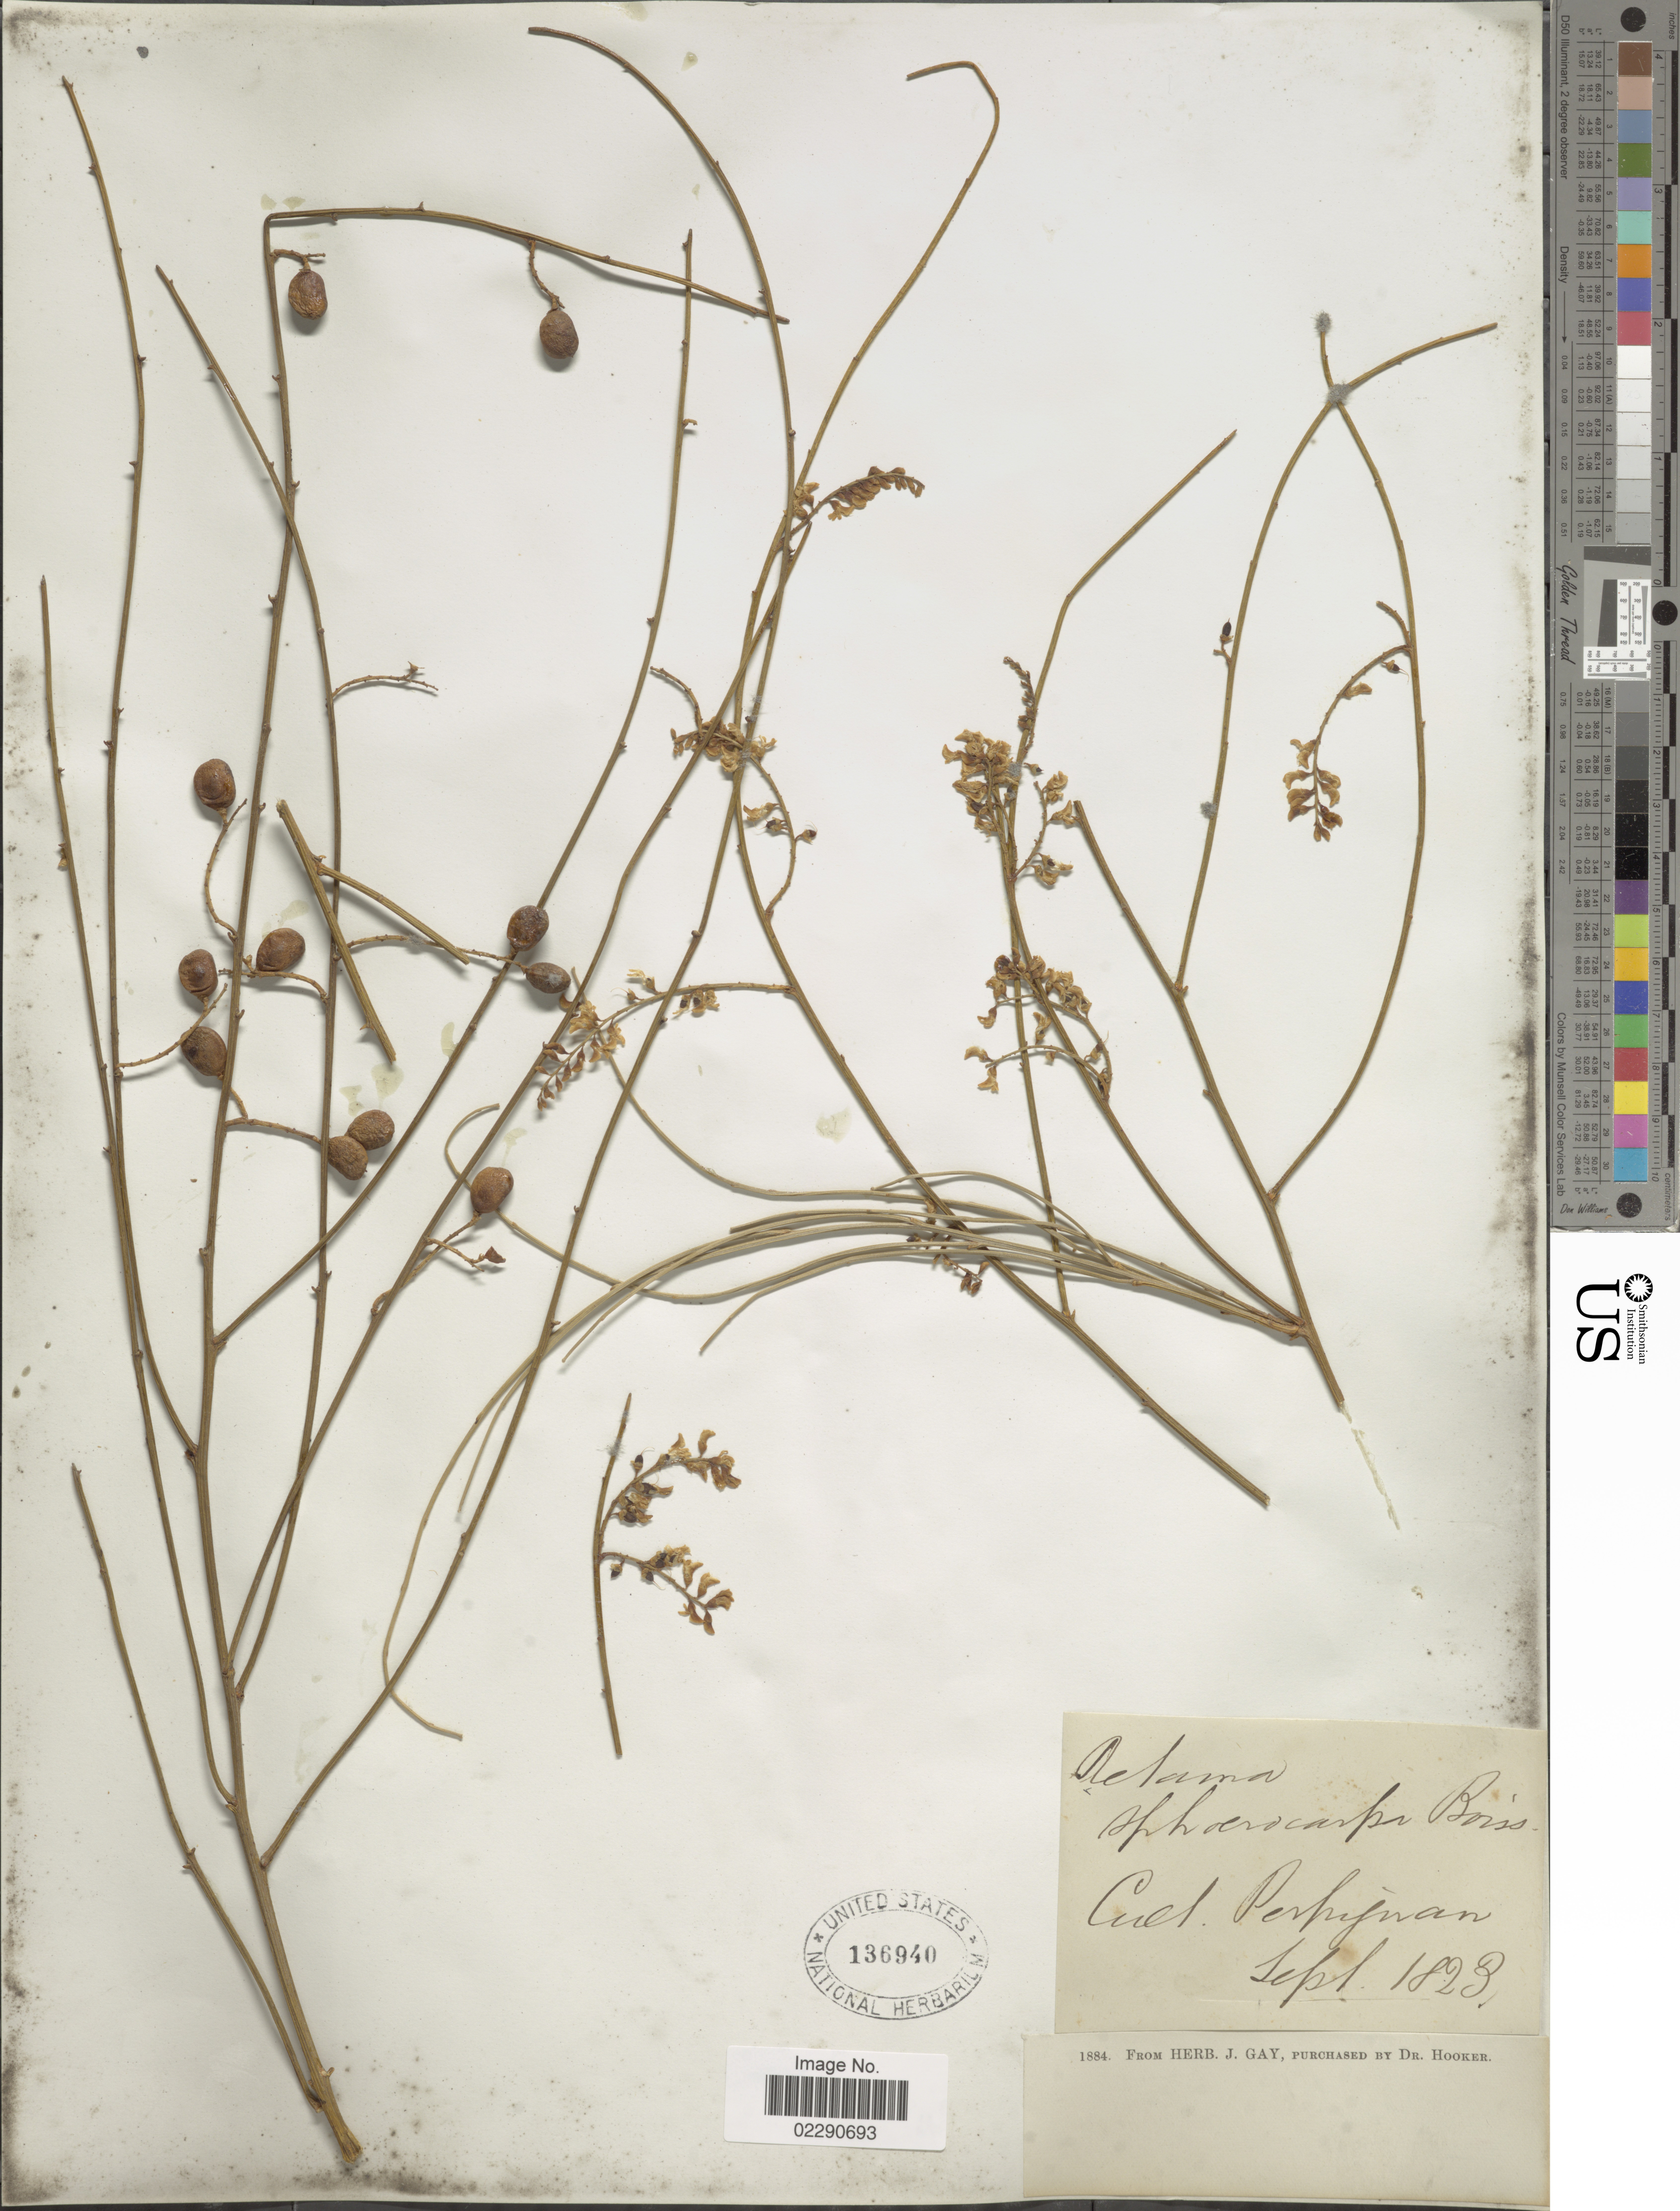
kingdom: Plantae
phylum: Tracheophyta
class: Magnoliopsida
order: Fabales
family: Fabaceae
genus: Retama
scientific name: Retama sphaerocarpa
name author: (L.) Boiss.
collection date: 1823-09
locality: Perhysnam [interpreted]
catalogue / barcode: US 136940